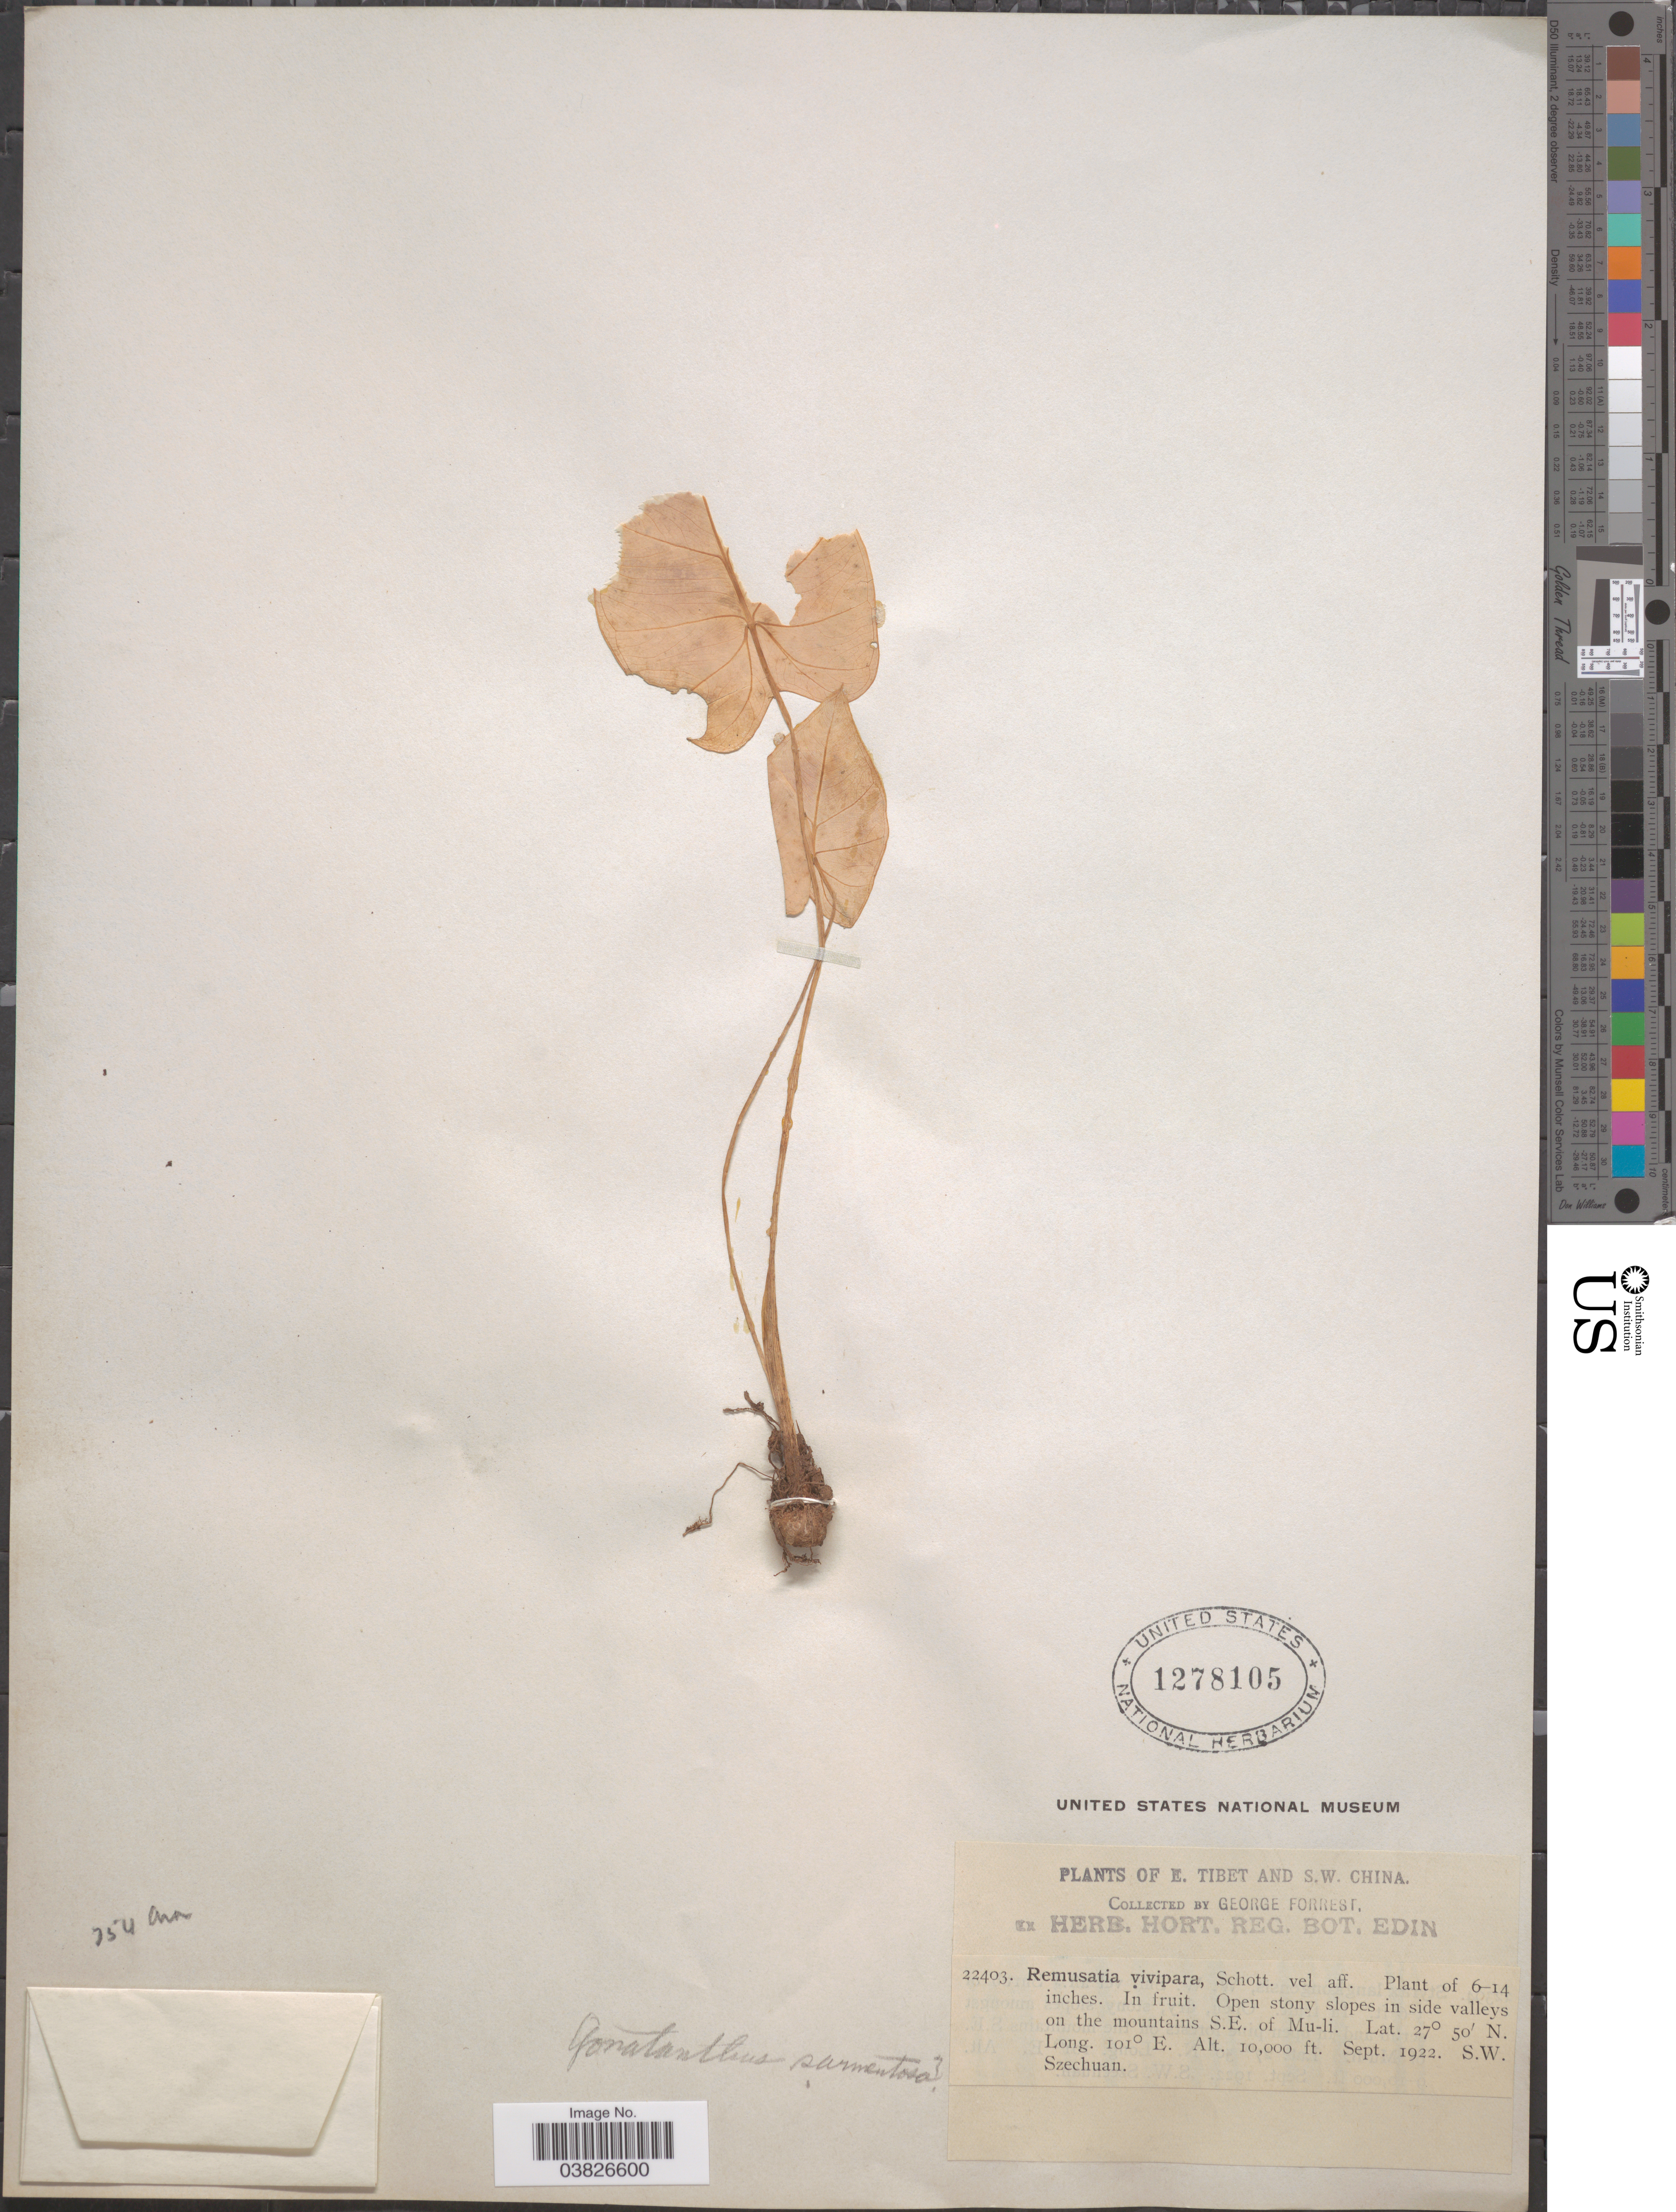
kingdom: Plantae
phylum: Tracheophyta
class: Liliopsida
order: Alismatales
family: Araceae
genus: Remusatia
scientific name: Remusatia pumila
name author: (D. Don) H. Li & A. Hay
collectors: G. Forrest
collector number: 22403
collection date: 1922-09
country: China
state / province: Sichuan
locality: S.W. China. In side valleys on the mountains S.E. of Mu-li. S.W. Szechuan.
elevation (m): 3048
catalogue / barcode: US 1278105